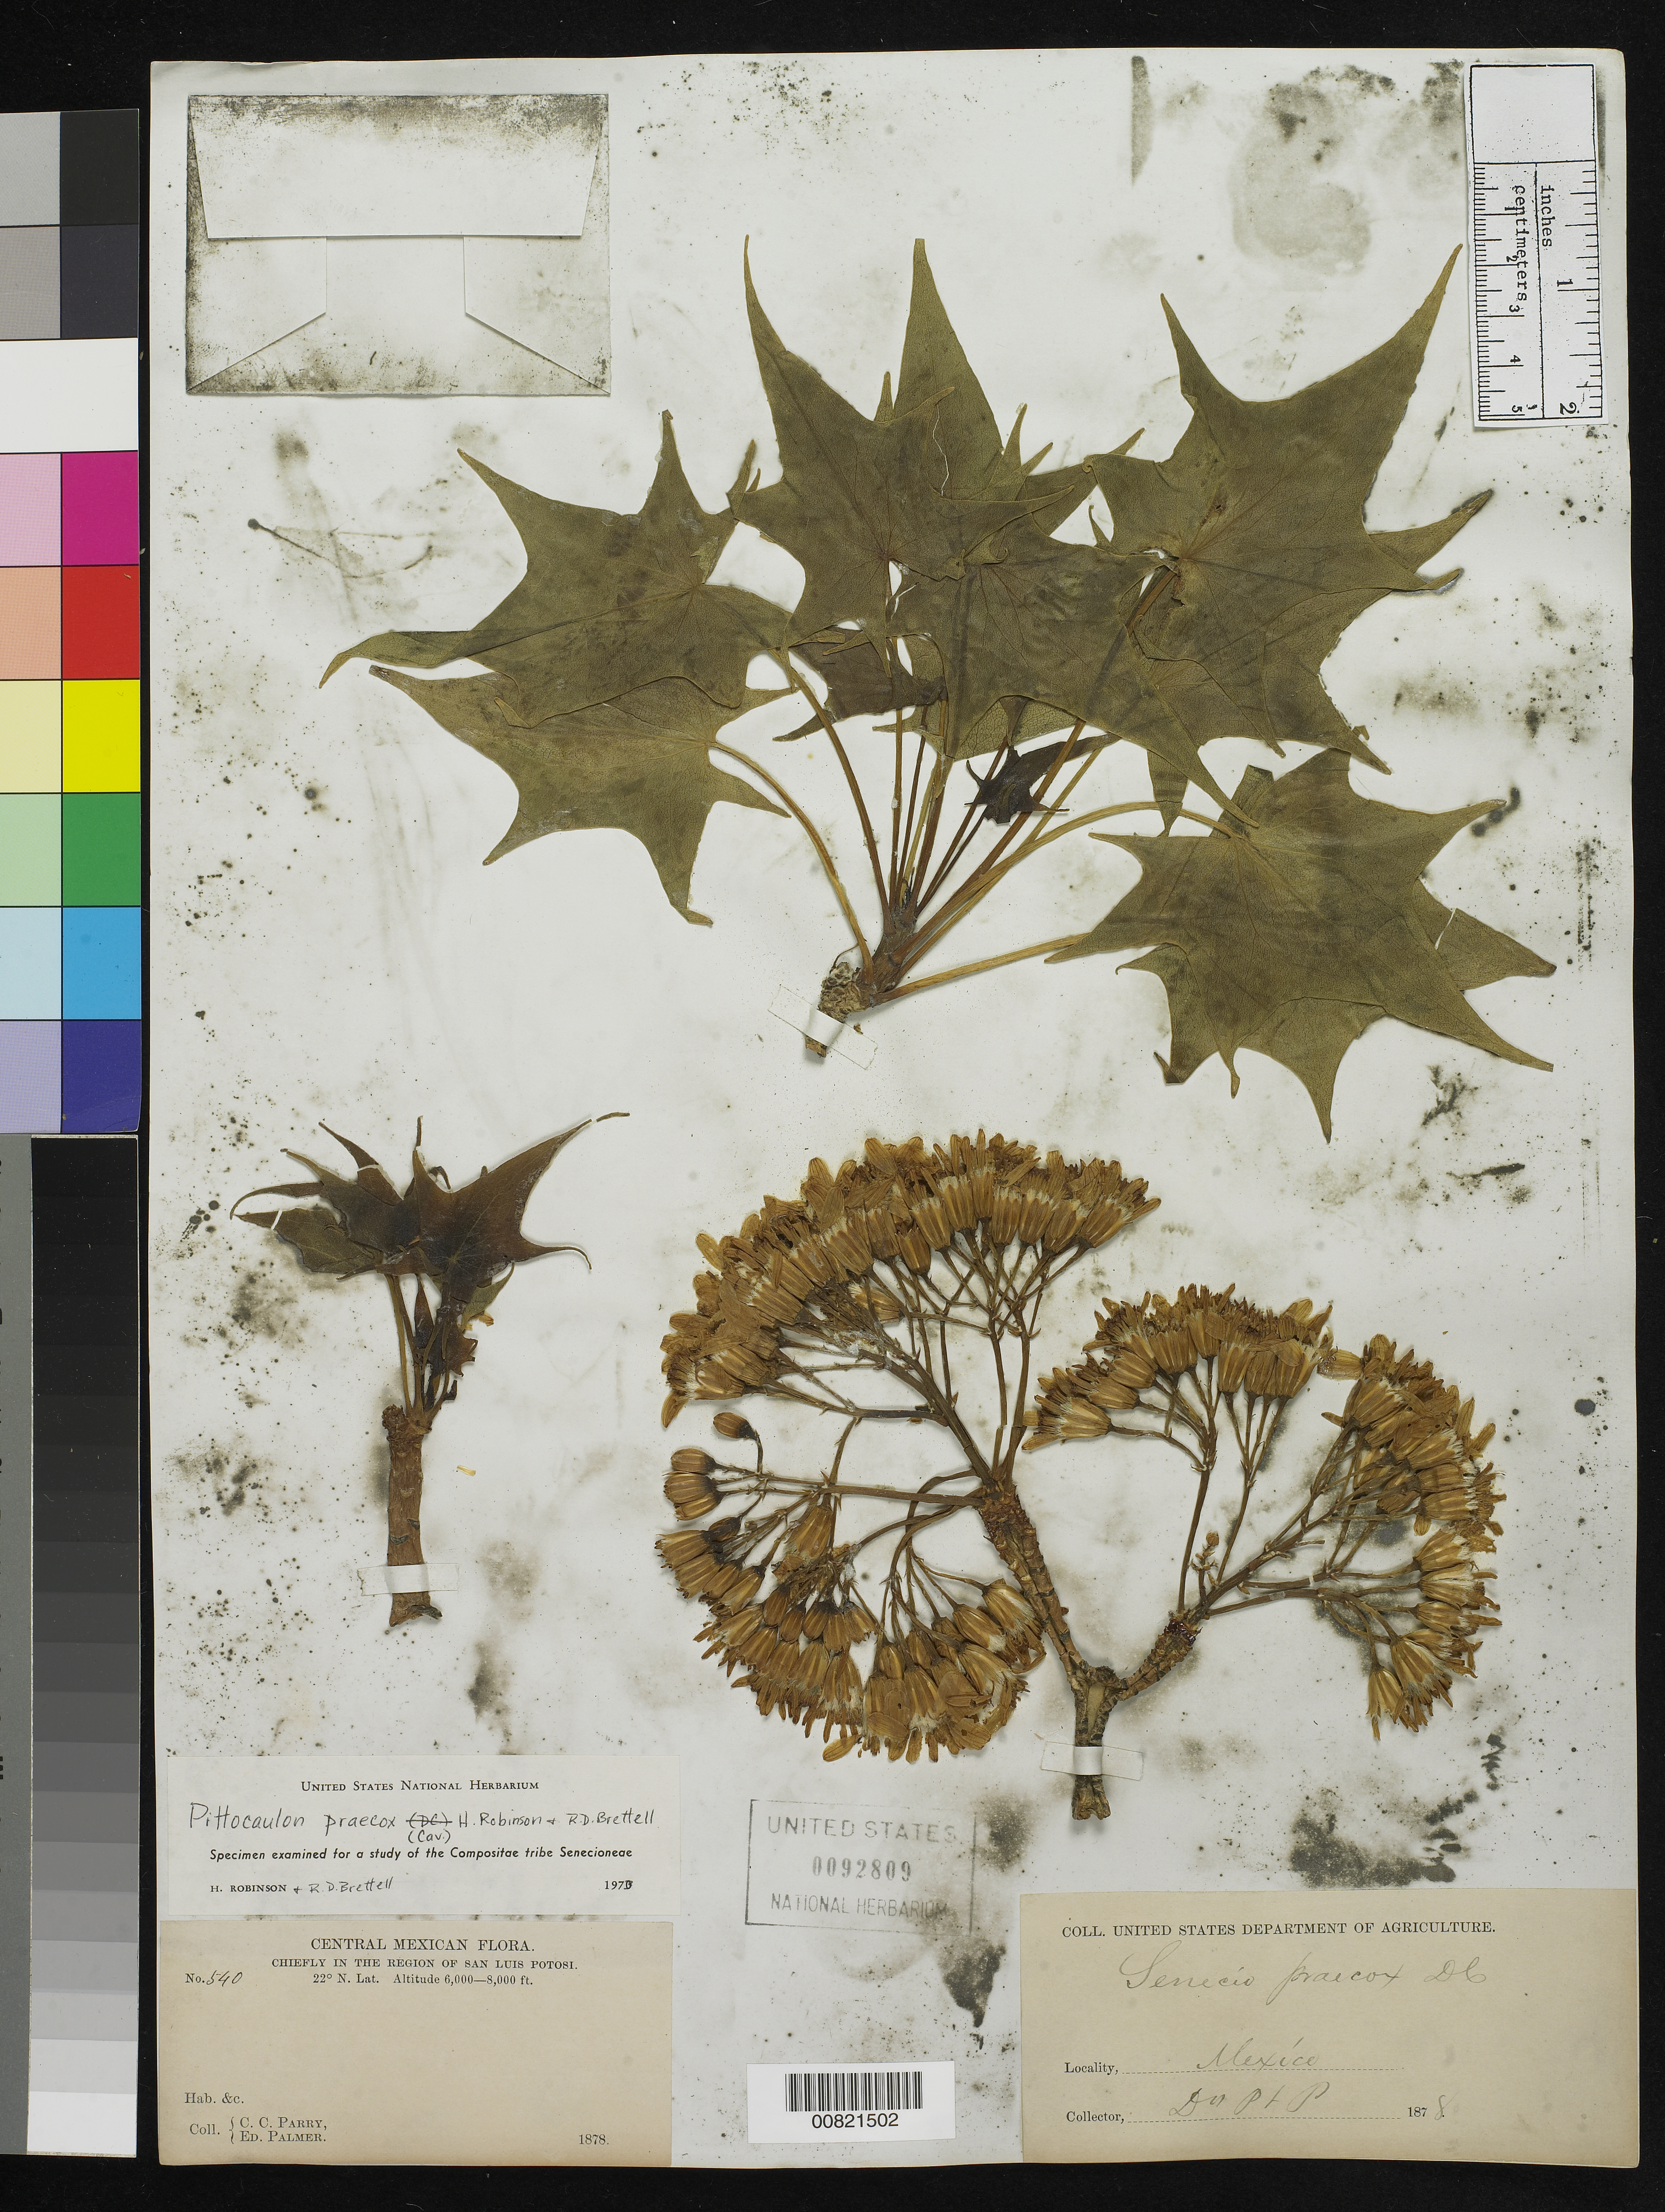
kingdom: Plantae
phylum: Tracheophyta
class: Magnoliopsida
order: Asterales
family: Asteraceae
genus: Pittocaulon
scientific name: Pittocaulon praecox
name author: (Cav.) H. Rob. & Brettell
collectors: C. C. Parry & E. Palmer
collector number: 540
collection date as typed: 1878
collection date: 1878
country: Mexico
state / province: San Luis Potosí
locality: Chiefly in the region of San Luis Potosí.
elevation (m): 1829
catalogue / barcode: US 92809